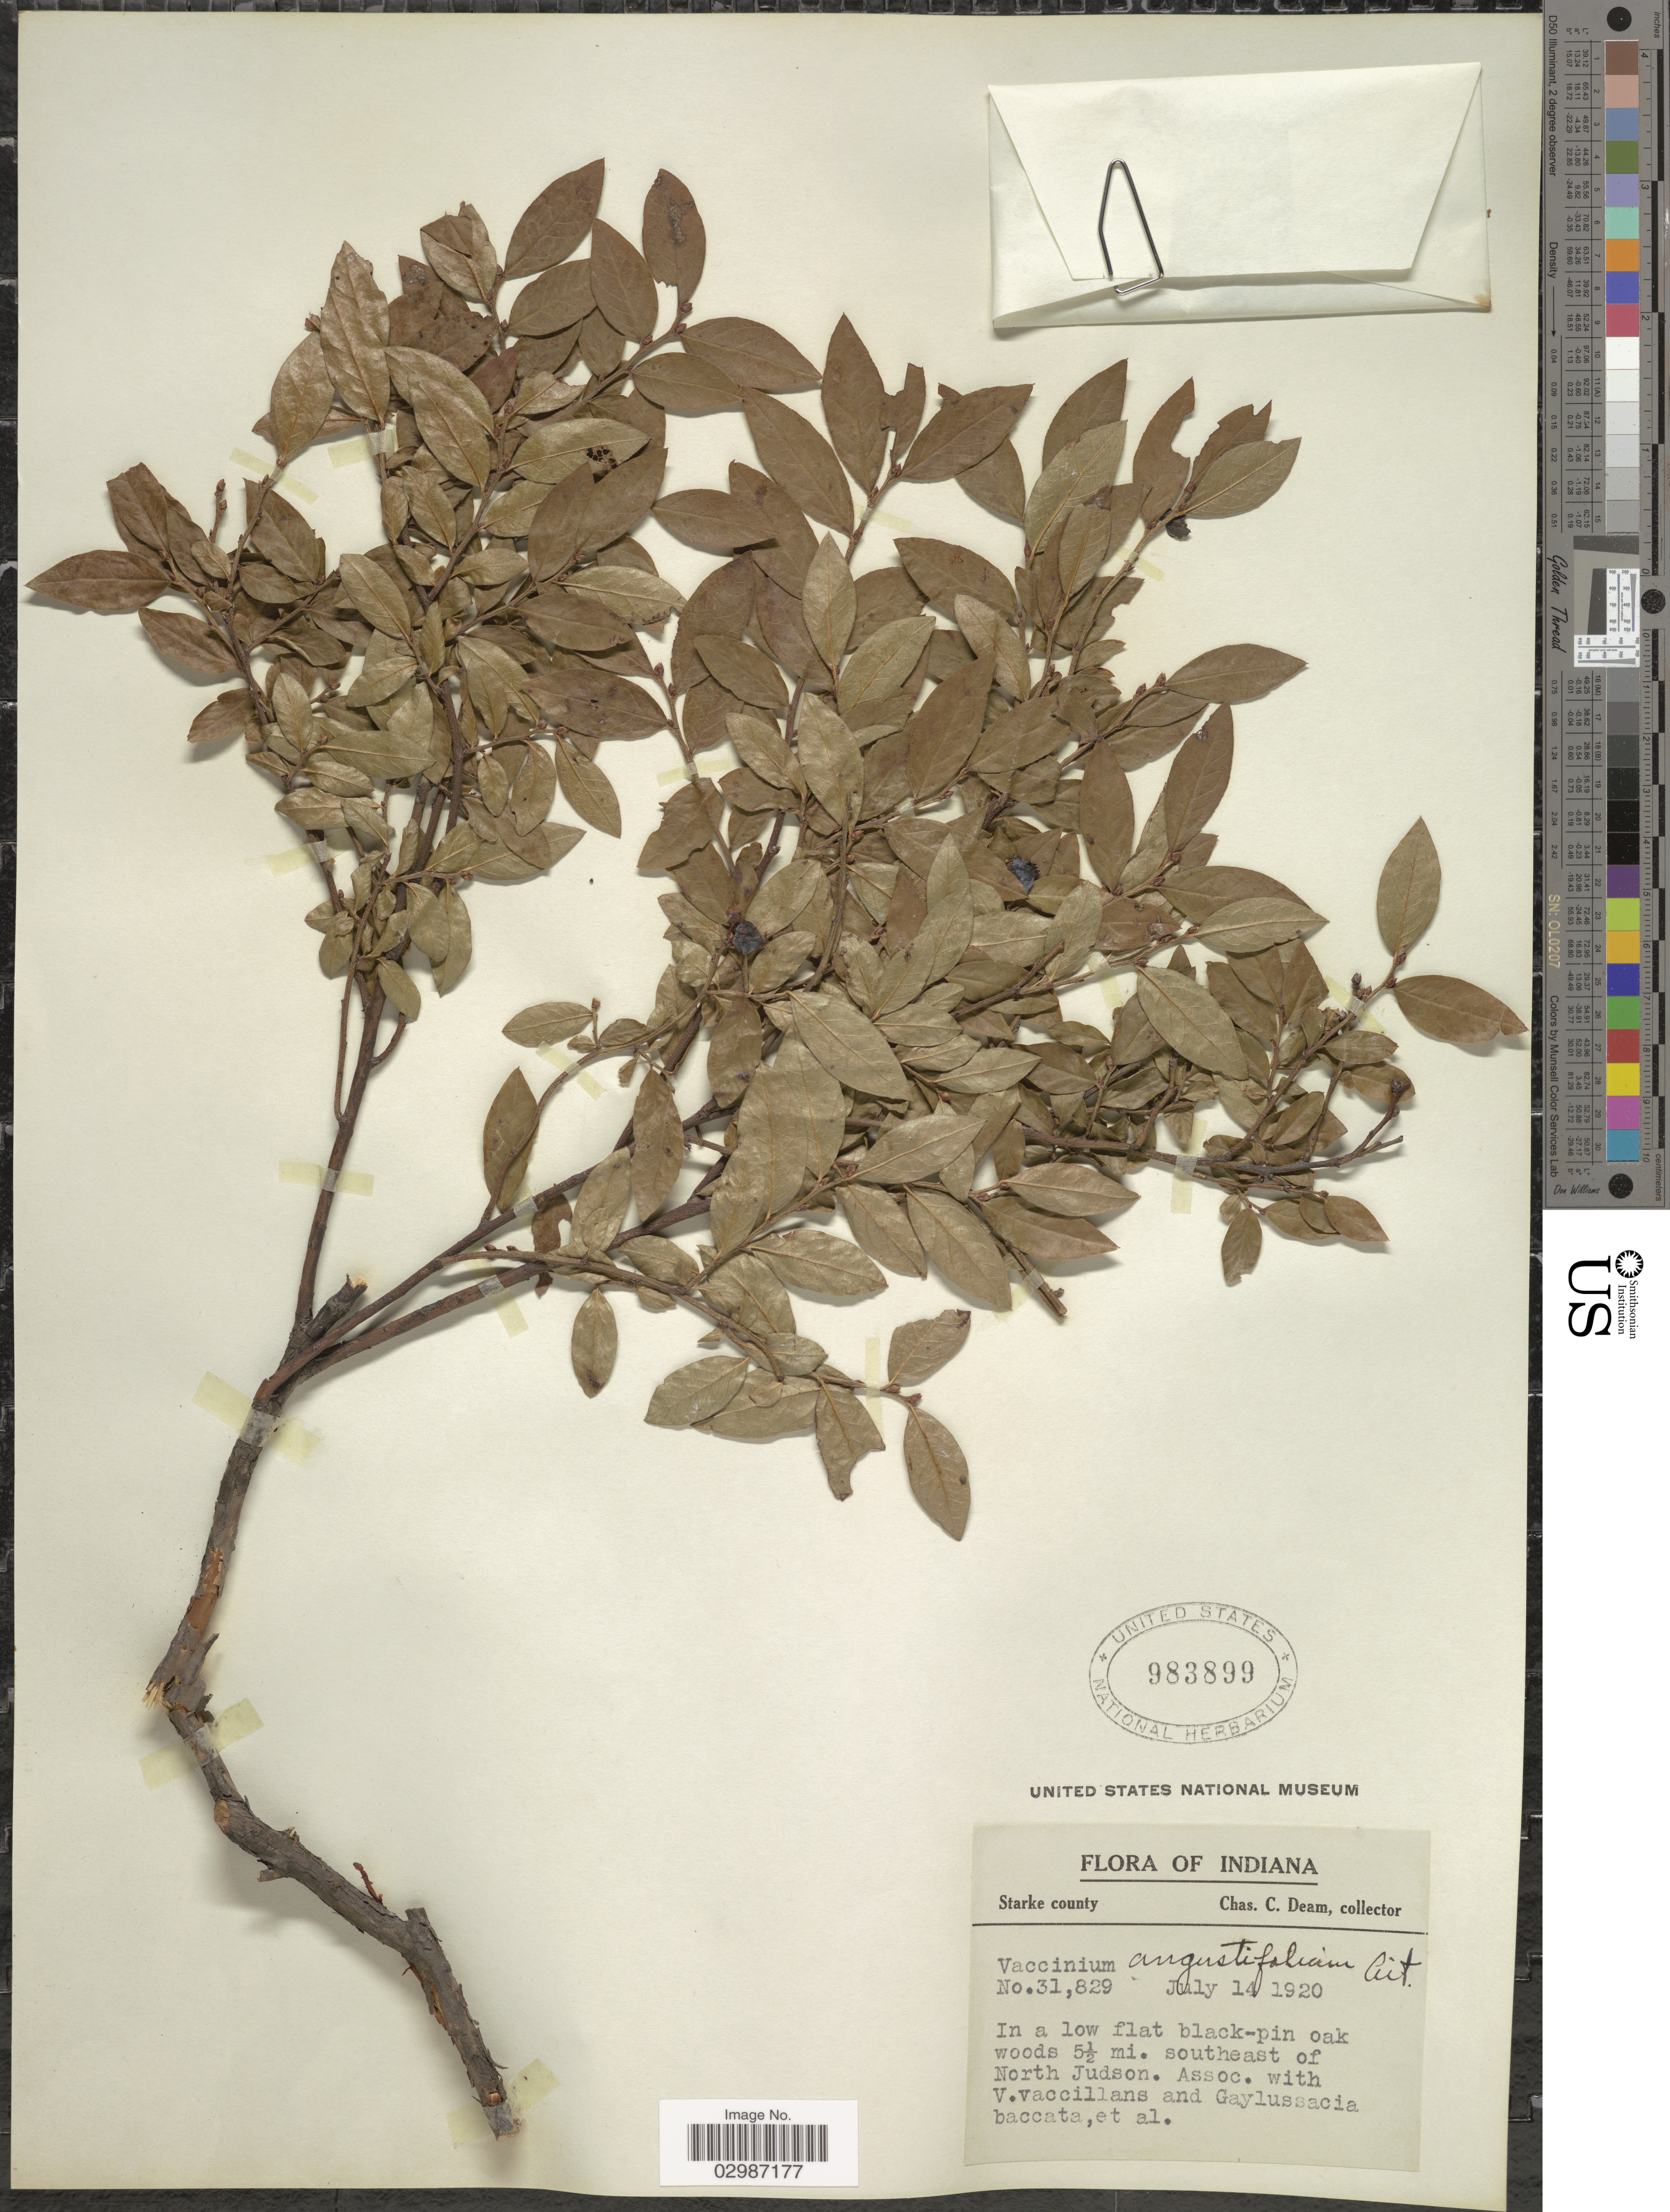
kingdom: Plantae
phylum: Tracheophyta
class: Magnoliopsida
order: Ericales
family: Ericaceae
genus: Vaccinium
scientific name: Vaccinium angustifolium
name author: Aiton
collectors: C. C. Deam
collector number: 31829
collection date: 1920-07-14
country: United States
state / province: Indiana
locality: Starke county. In a low flat black-pin oak woods 5½ mi. southeast of North Judson.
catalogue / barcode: US 983899